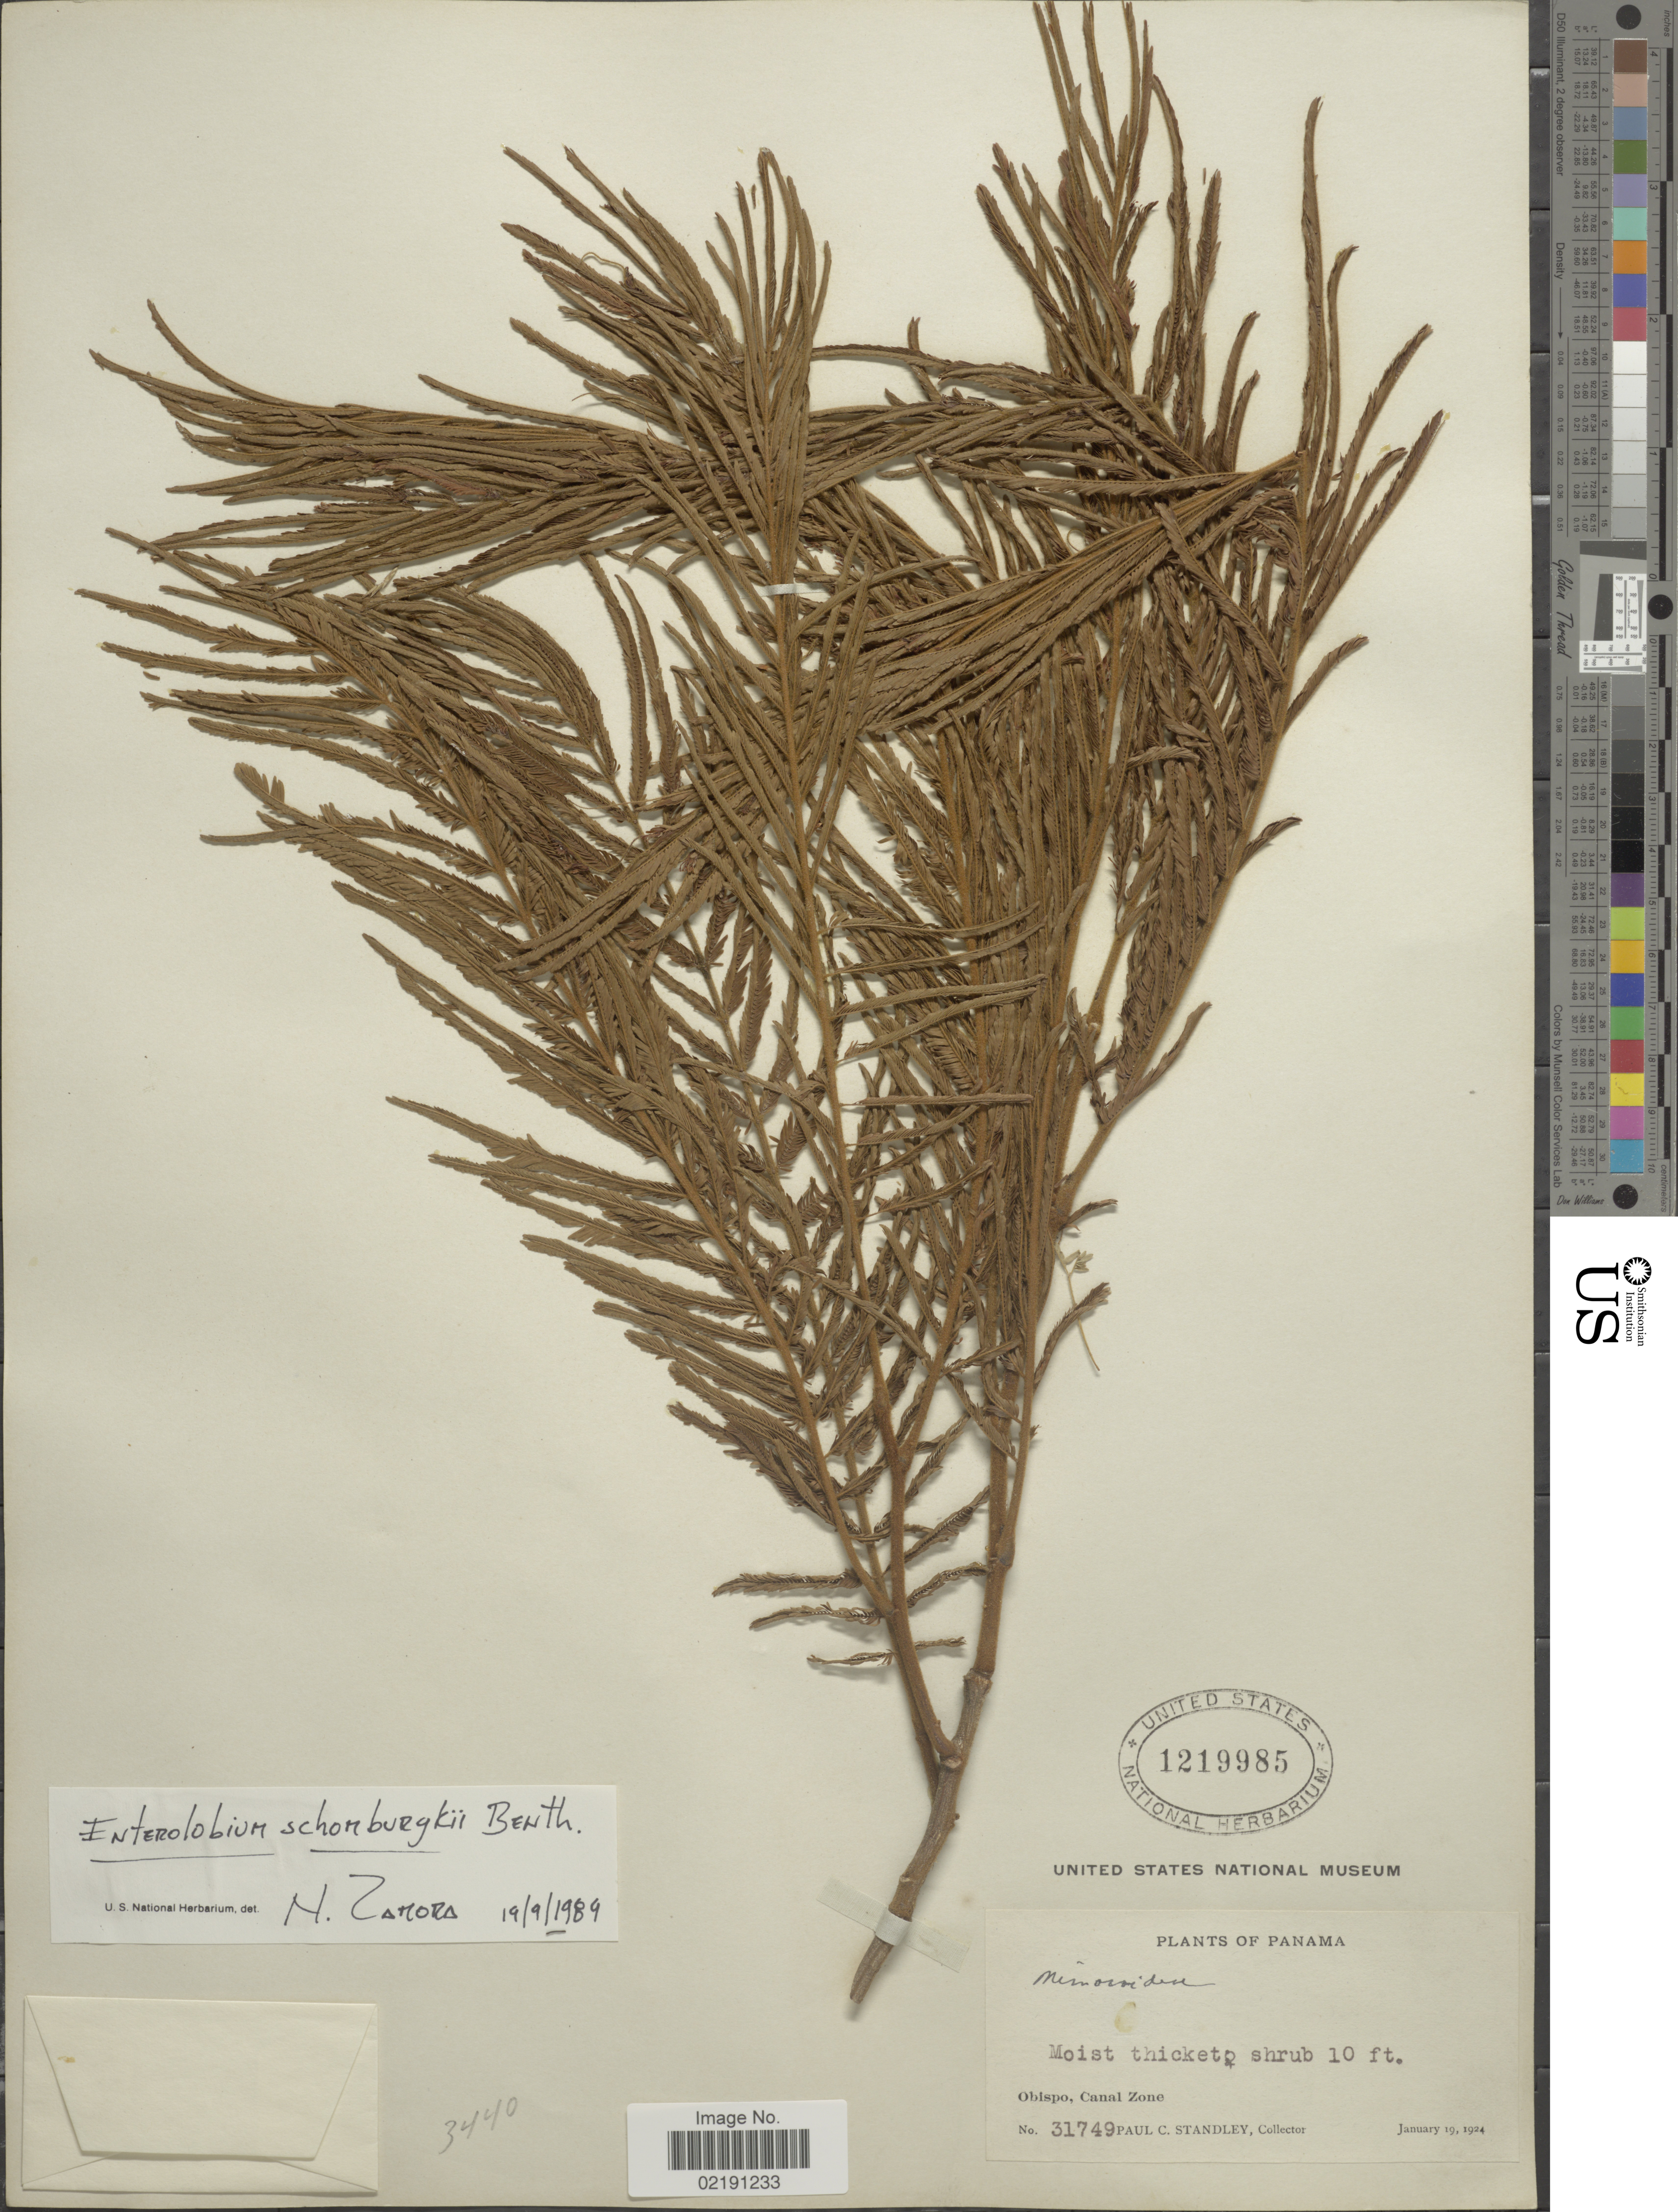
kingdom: Plantae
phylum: Tracheophyta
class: Magnoliopsida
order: Fabales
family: Fabaceae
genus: Robrichia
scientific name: Robrichia schomburgkii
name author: (Benth.) A.R.M. Luz & E.R. Souza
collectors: P. C. Standley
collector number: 31749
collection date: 1924-01-19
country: Panama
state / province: Colón / Panamá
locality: Obispo, Canal Zone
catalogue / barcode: US 1219985